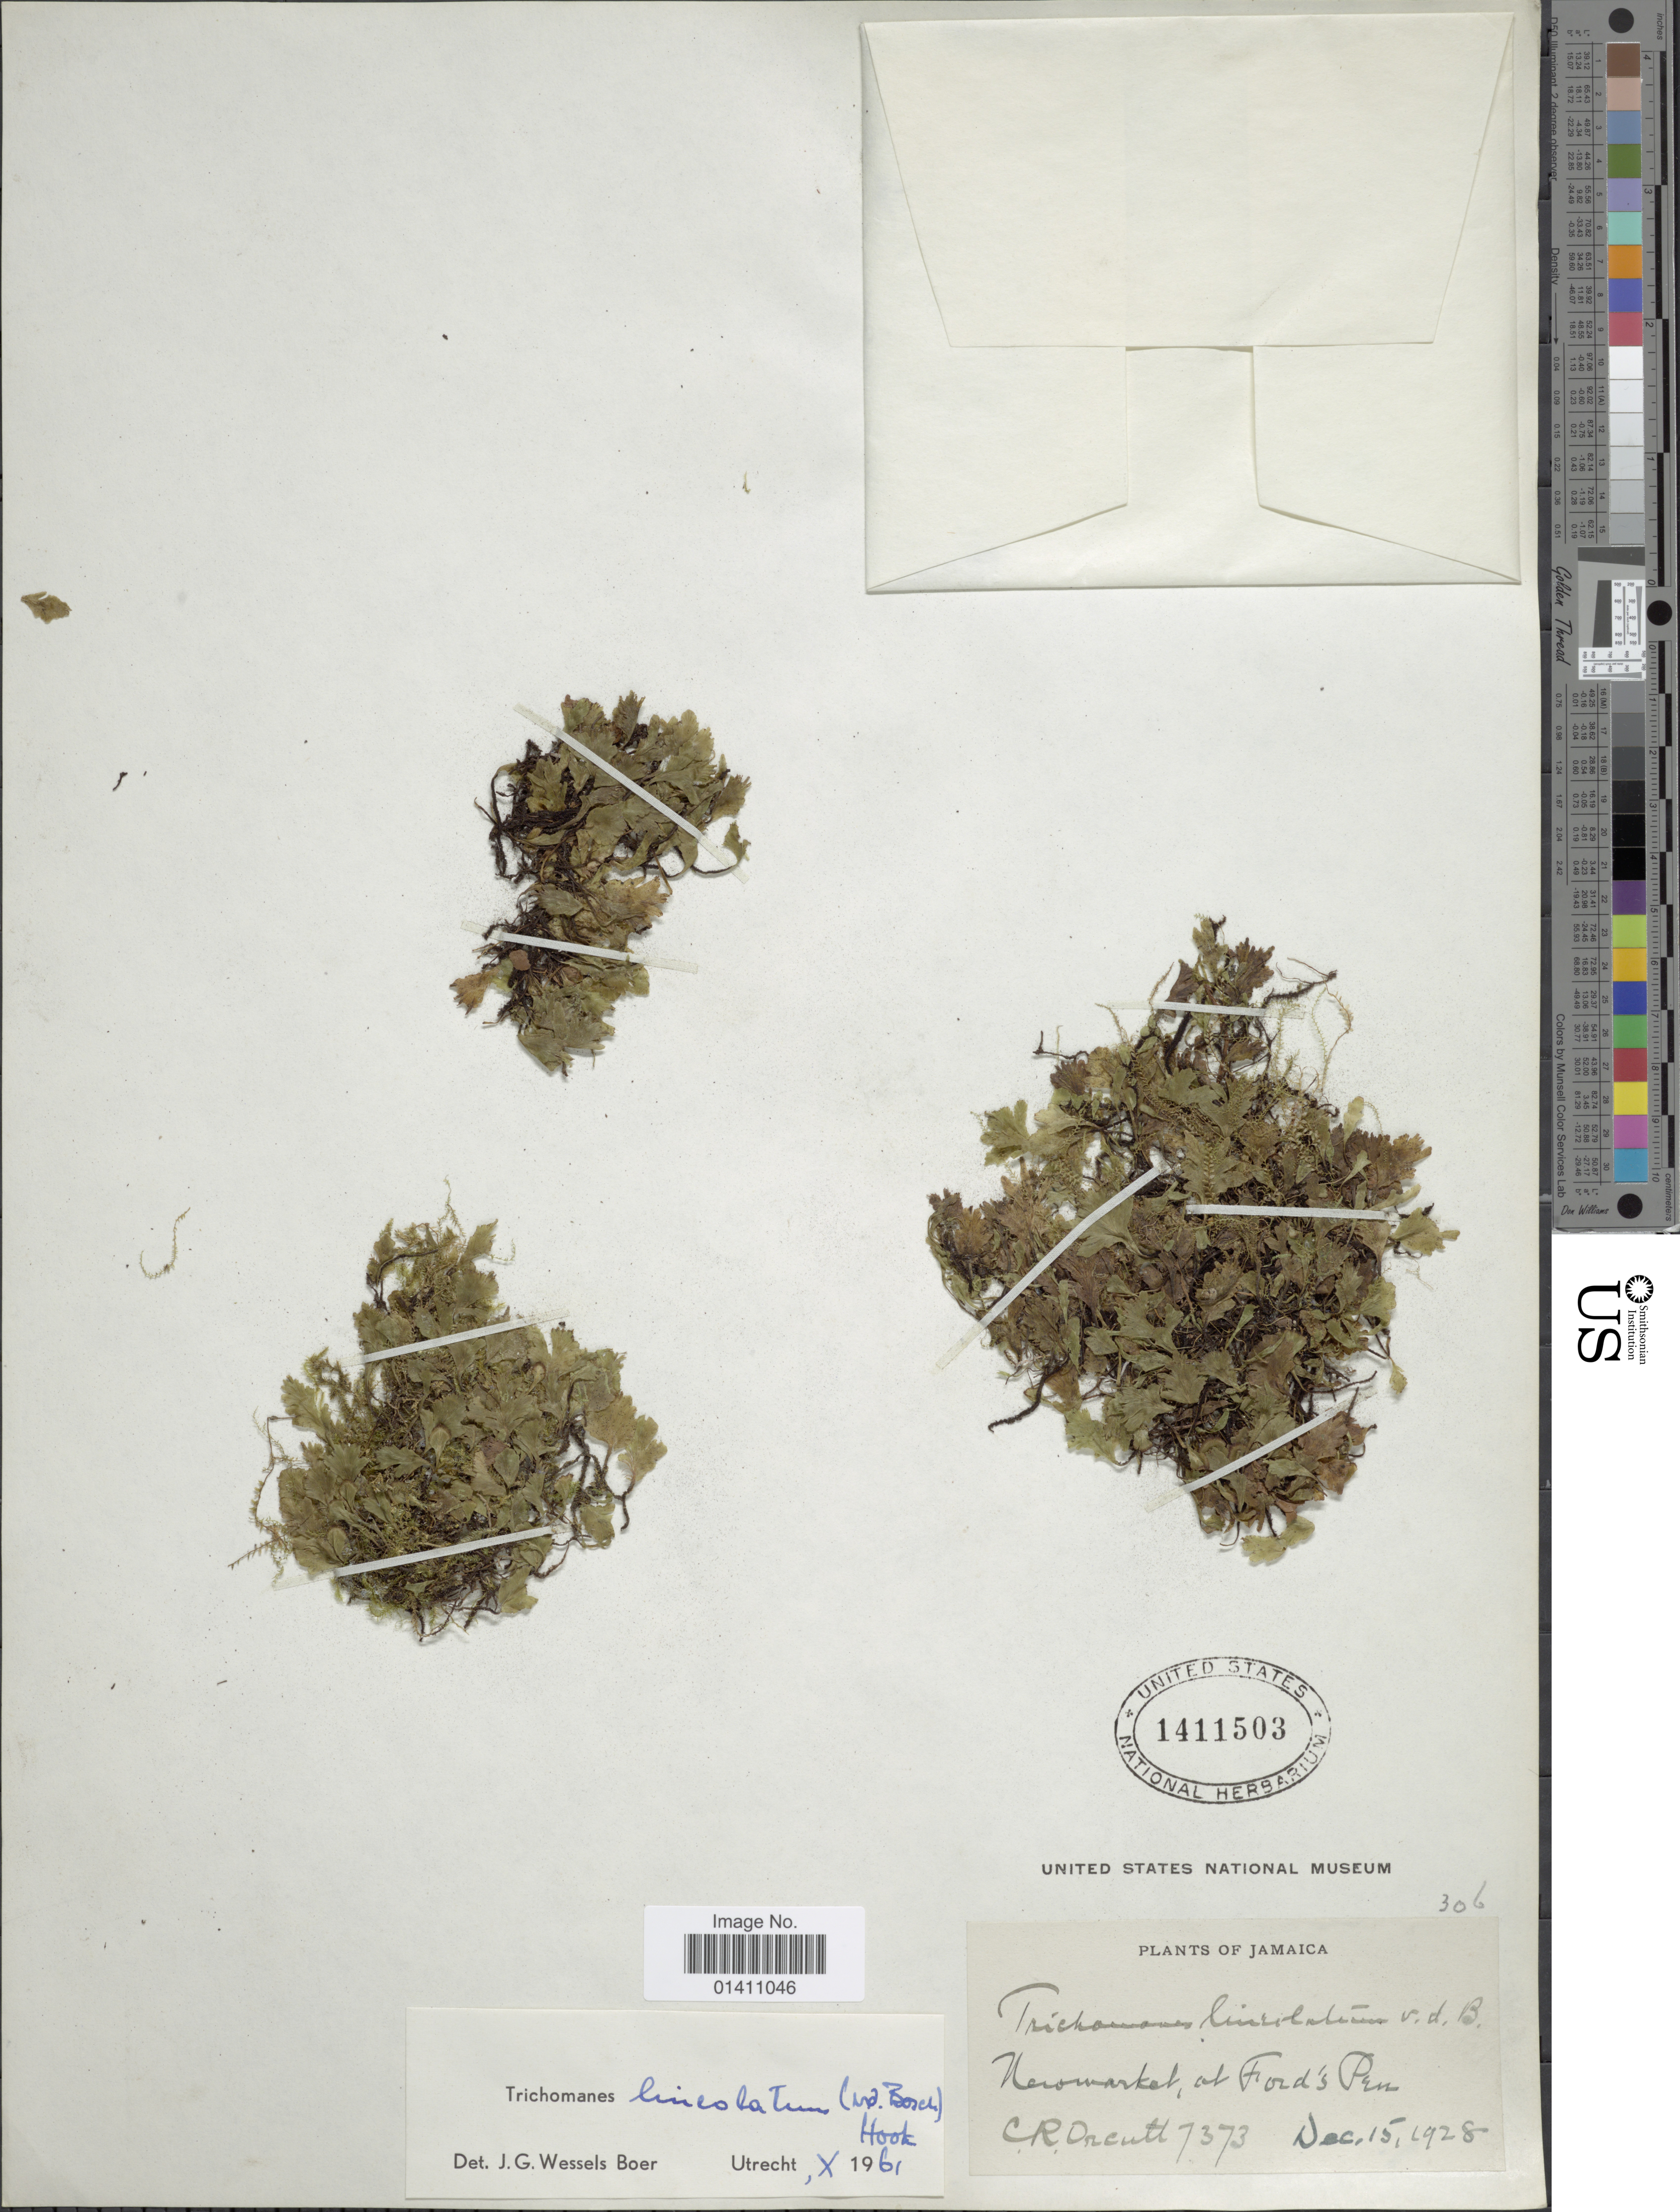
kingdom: Plantae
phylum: Tracheophyta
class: Polypodiopsida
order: Hymenophyllales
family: Hymenophyllaceae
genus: Didymoglossum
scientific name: Didymoglossum lineolatum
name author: Bosch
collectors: C. R. Orcutt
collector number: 7373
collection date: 1928-12-15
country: Jamaica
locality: Newmarket, at Ford's Pen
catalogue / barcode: US 1411503